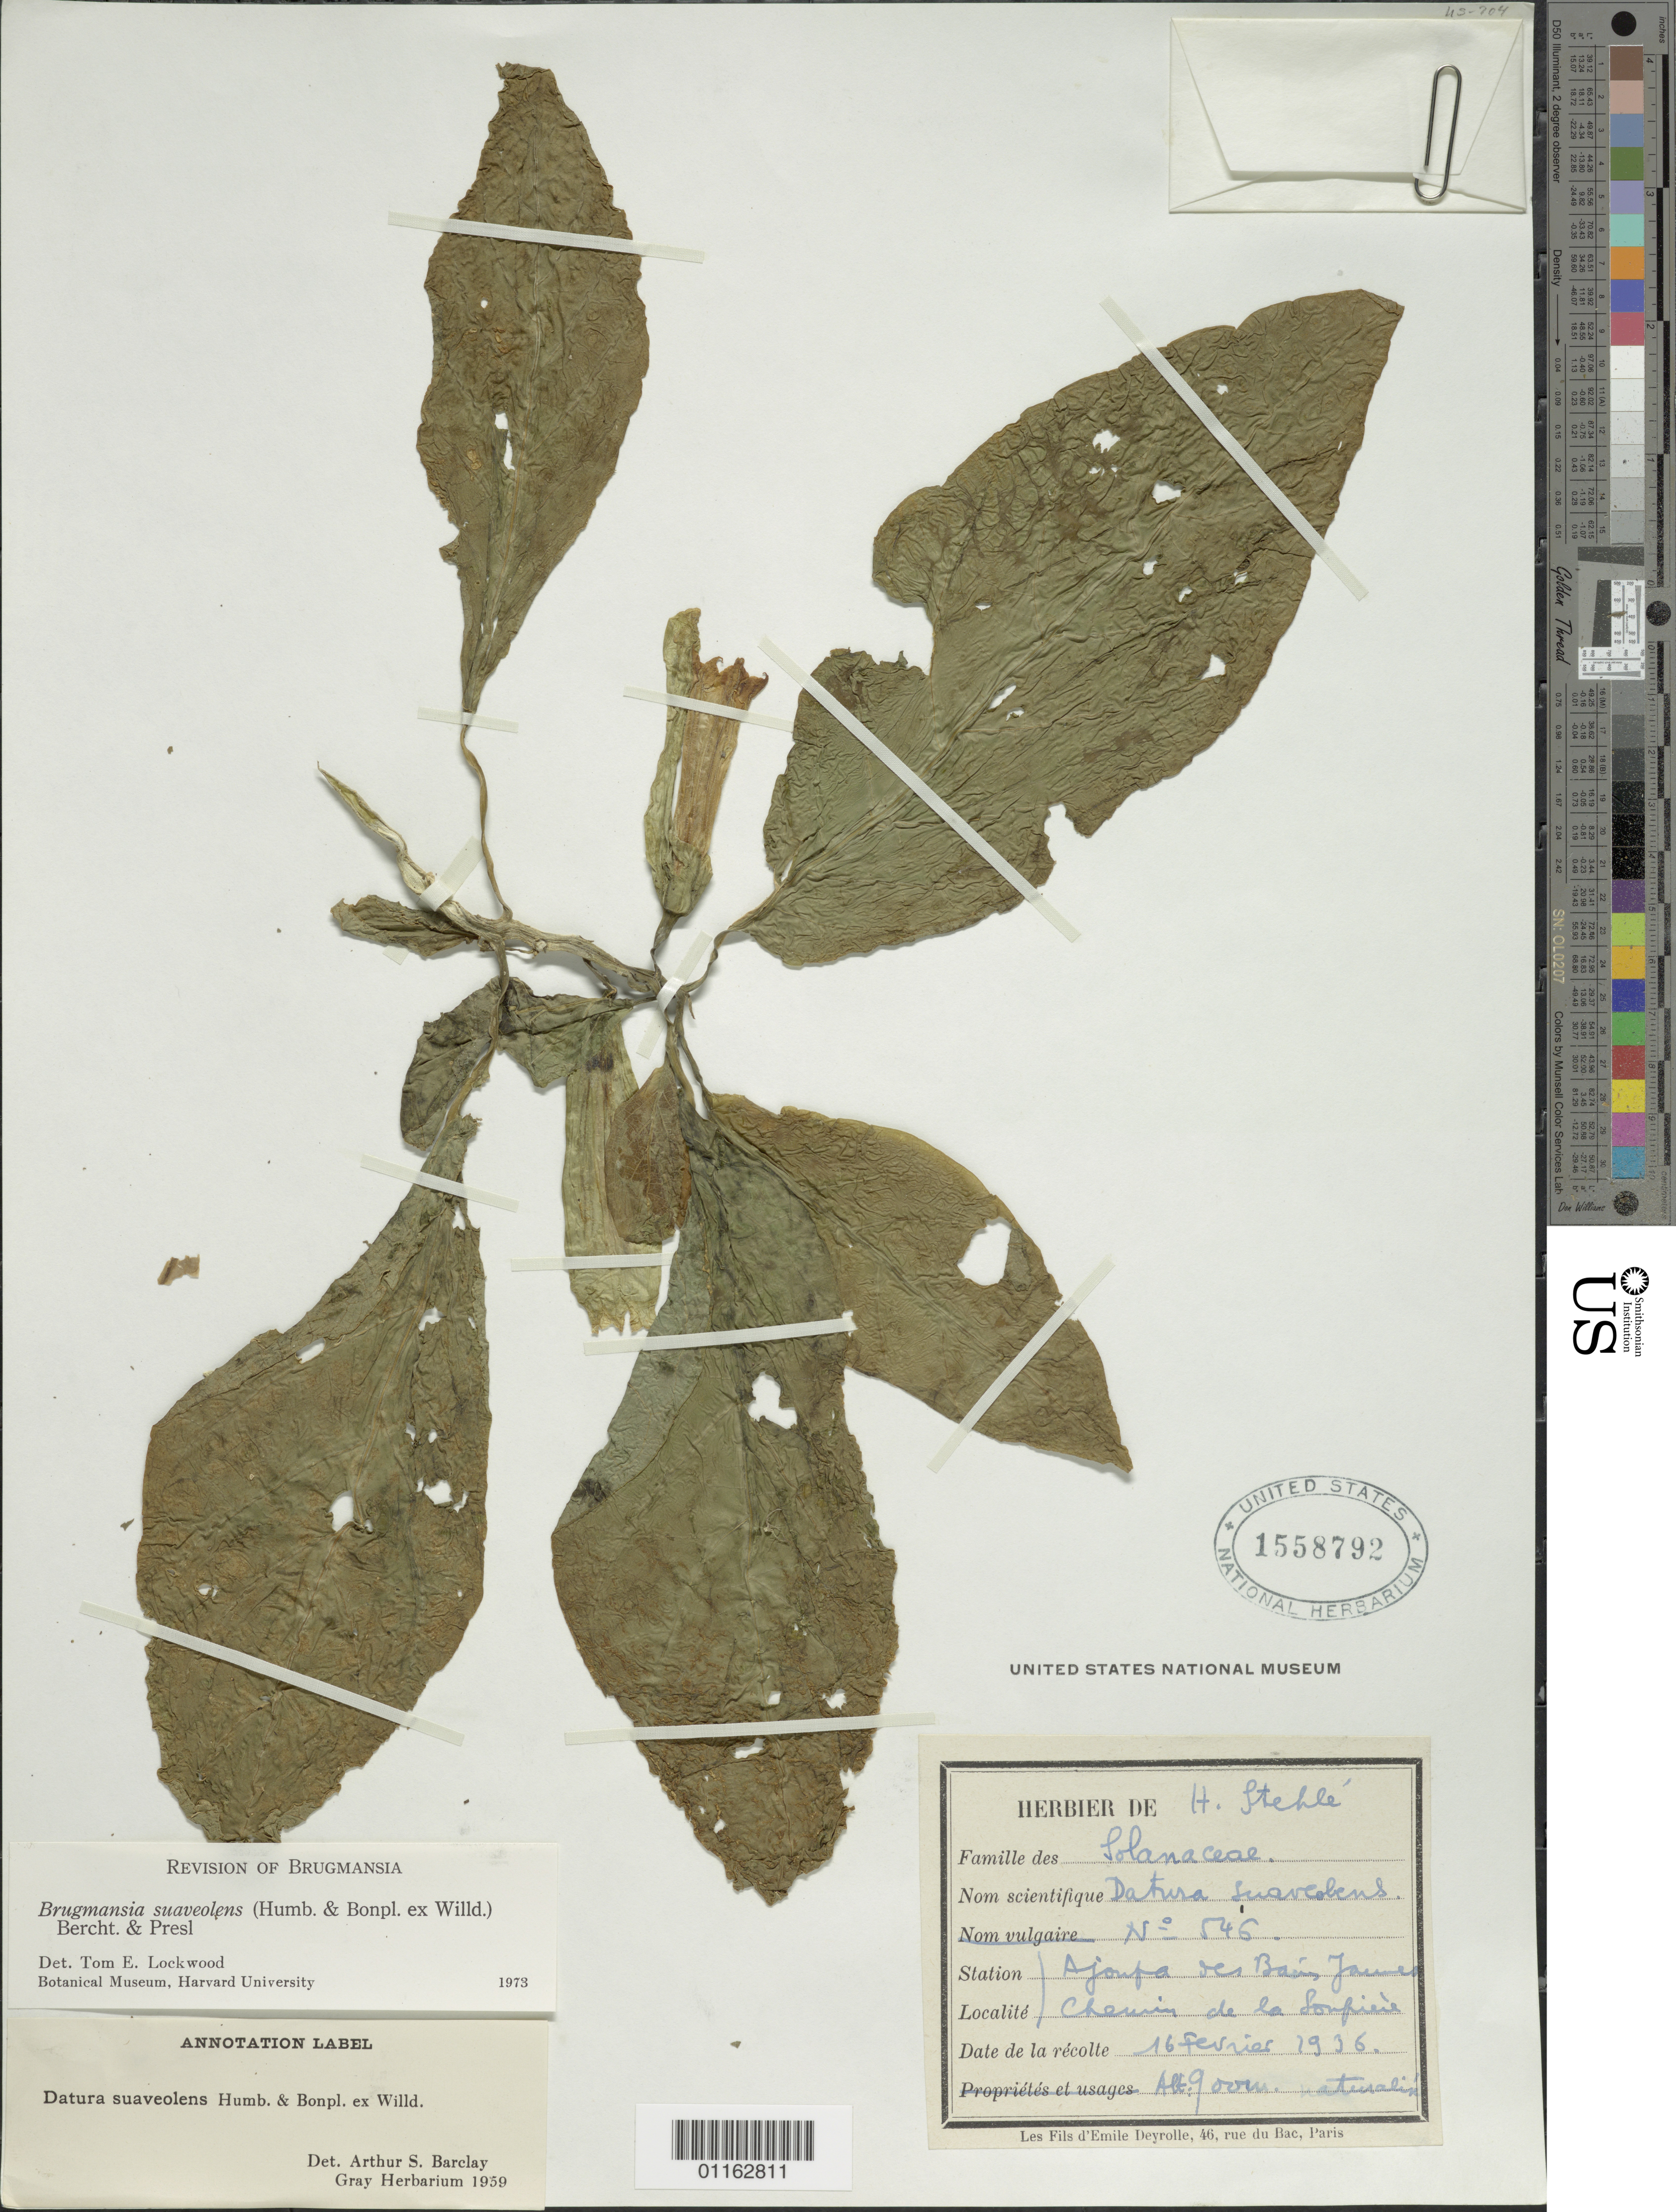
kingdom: Plantae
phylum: Tracheophyta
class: Magnoliopsida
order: Solanales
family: Solanaceae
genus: Brugmansia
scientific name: Brugmansia suaveolens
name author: (Humb. & Bonpl. ex Willd.) Brecht. & J. Presl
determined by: Lockwood, T. E.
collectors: H. Stehlé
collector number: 546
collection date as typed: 16 Feb 1936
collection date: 1936-02-16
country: Martinique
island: Martinique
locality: Ajoupa des Bains Jaures; naturalized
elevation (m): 900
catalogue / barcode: US 1558792